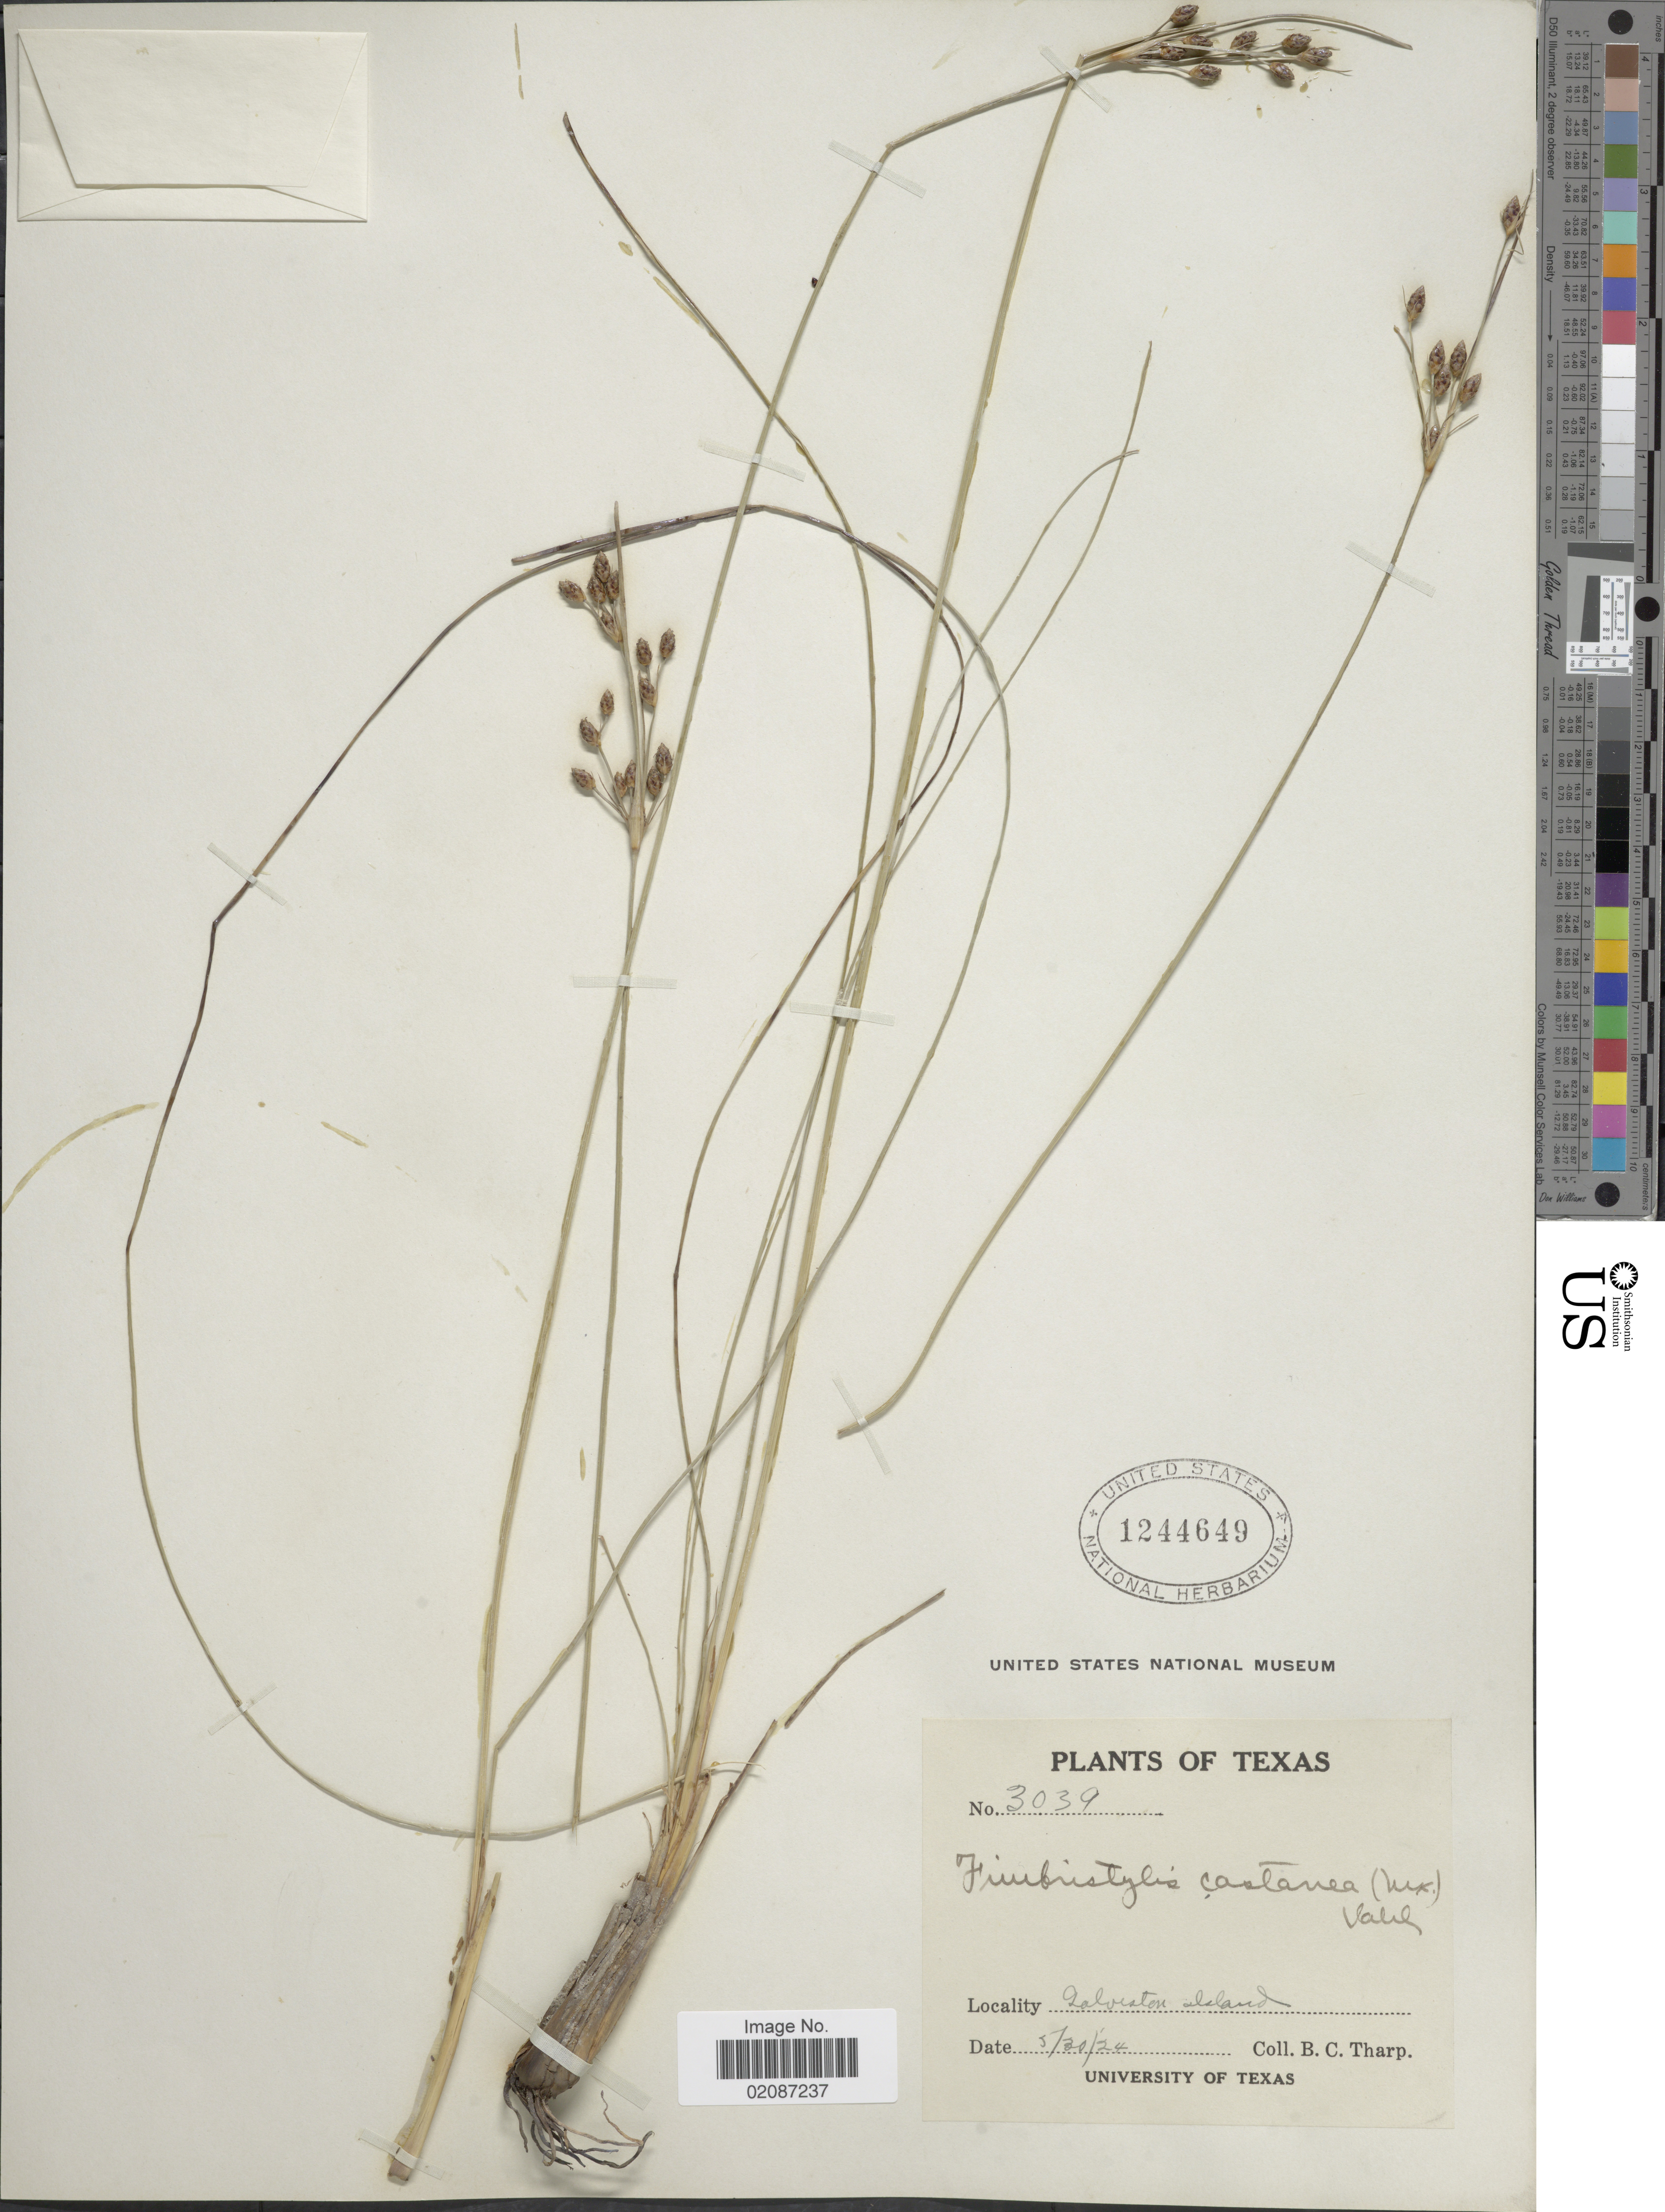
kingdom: Plantae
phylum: Tracheophyta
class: Liliopsida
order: Poales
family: Cyperaceae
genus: Fimbristylis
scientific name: Fimbristylis castanea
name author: (Michx.) Vahl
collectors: B. C. Tharp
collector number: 3039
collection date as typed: Transcribed d/m/y: 30/5/24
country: United States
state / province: Texas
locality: Galveston Island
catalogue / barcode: US 1244649